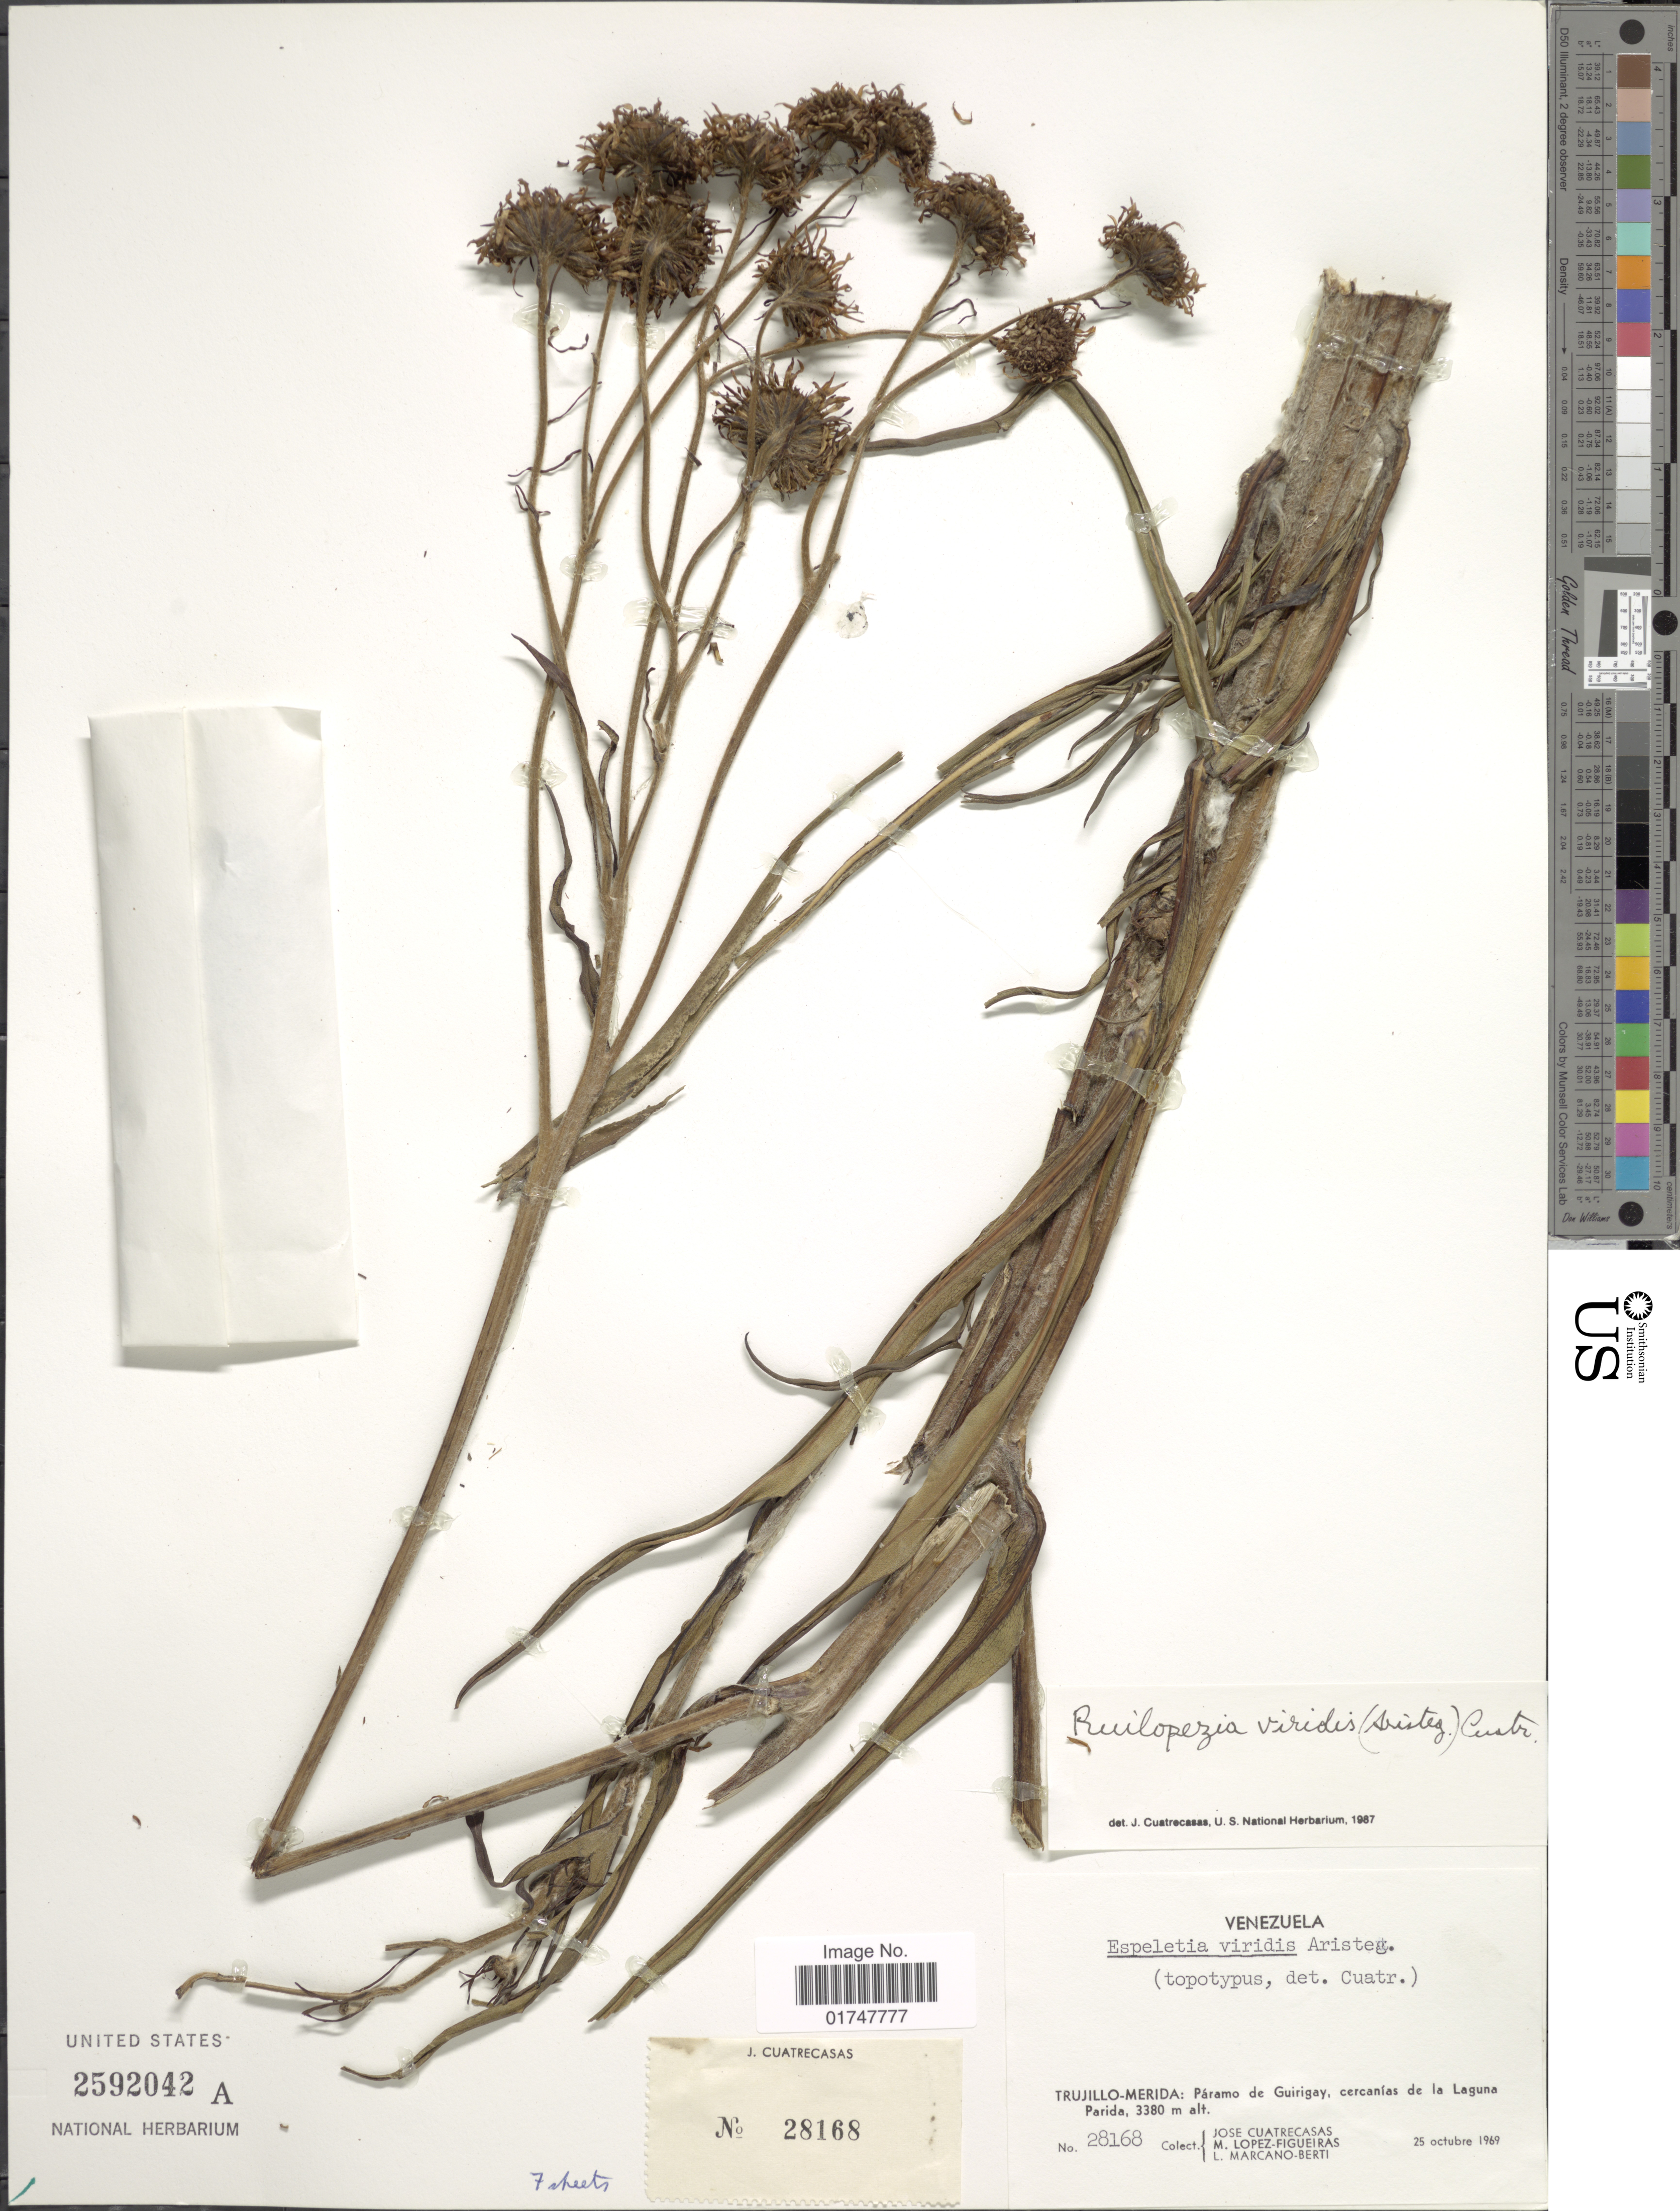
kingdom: Plantae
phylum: Tracheophyta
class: Magnoliopsida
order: Asterales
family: Asteraceae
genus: Ruilopezia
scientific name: Ruilopezia viridis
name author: (Aristeg.) Cuatrec.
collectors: J. Cuatrecasas, M. López Figueiras & L. Marcano-Berti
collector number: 28168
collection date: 1969-10-25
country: Venezuela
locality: Trujillo-Merida: Páramo de Guirigay, cercanías de la Laguna Parida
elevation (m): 3380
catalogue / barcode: US 2592042A